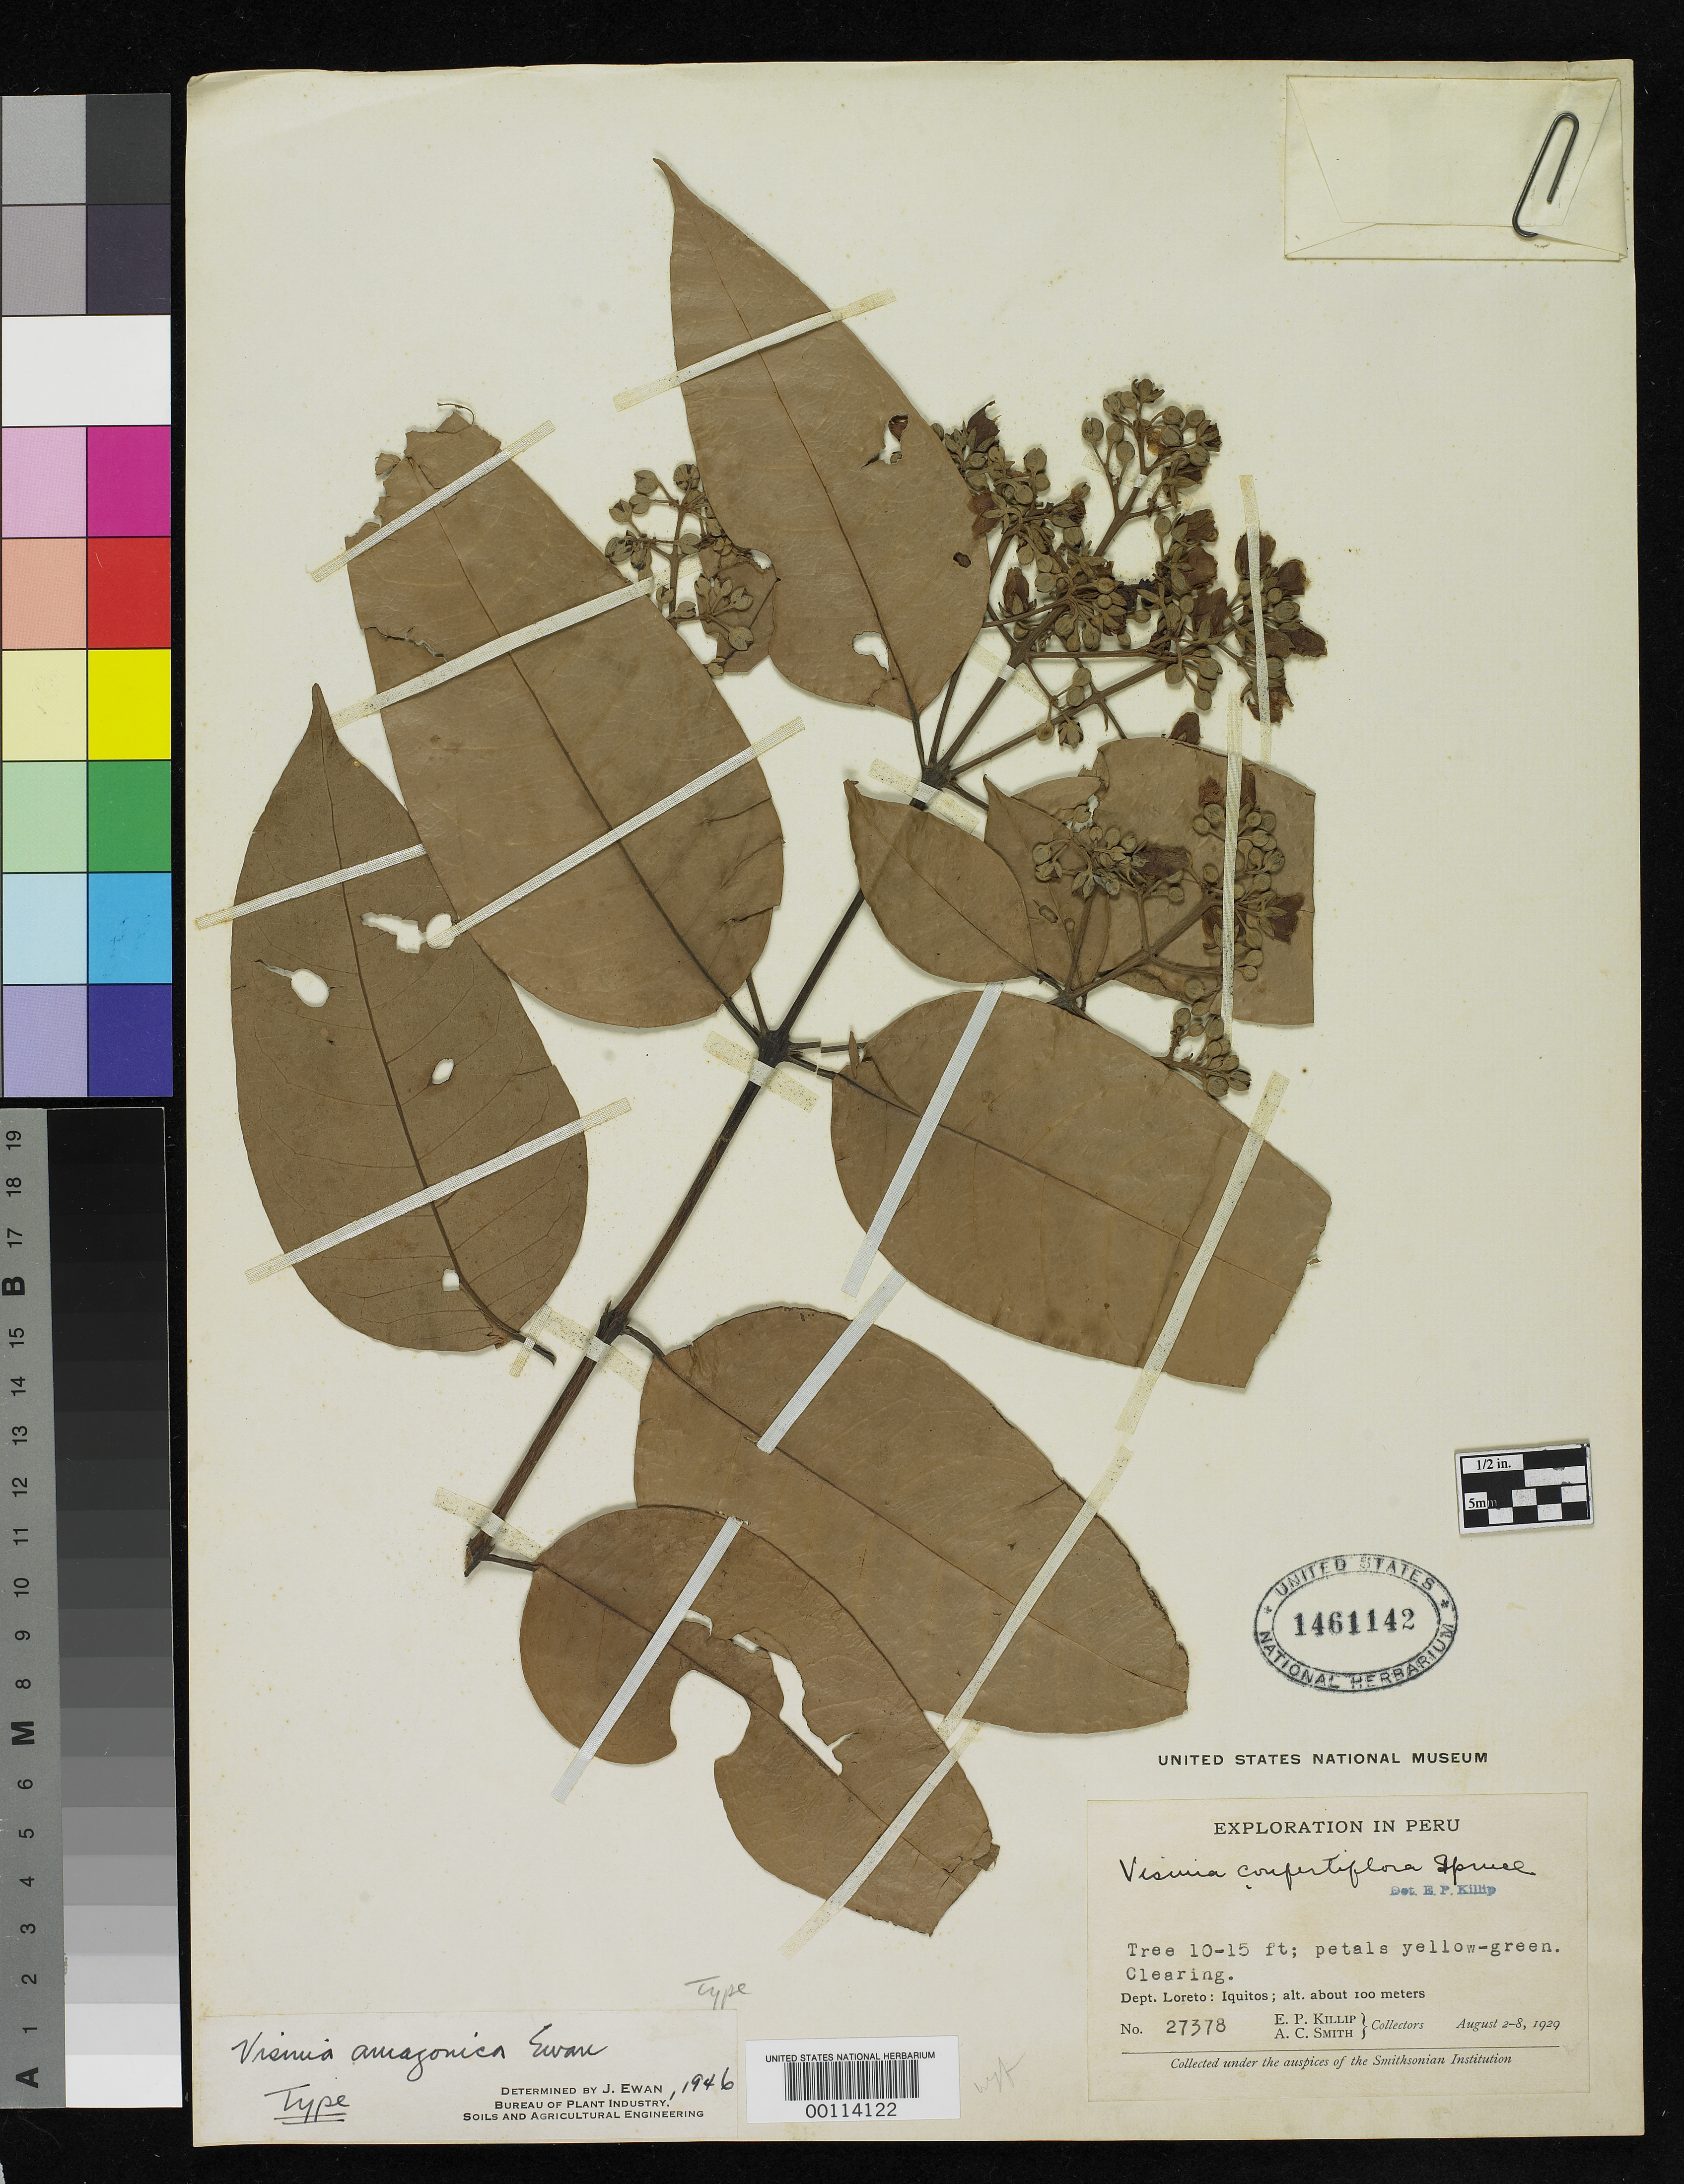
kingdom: Plantae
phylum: Tracheophyta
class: Magnoliopsida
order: Malpighiales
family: Hypericaceae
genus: Vismia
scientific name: Vismia amazonica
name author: Ewan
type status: Holotype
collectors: E. P. Killip & A. C. Smith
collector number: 27378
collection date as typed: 02 Aug 1929 to 08 Aug 1929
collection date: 1929-08-02/1929-08-08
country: Peru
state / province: Loreto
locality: Iquitos.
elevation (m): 100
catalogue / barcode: US 1461142